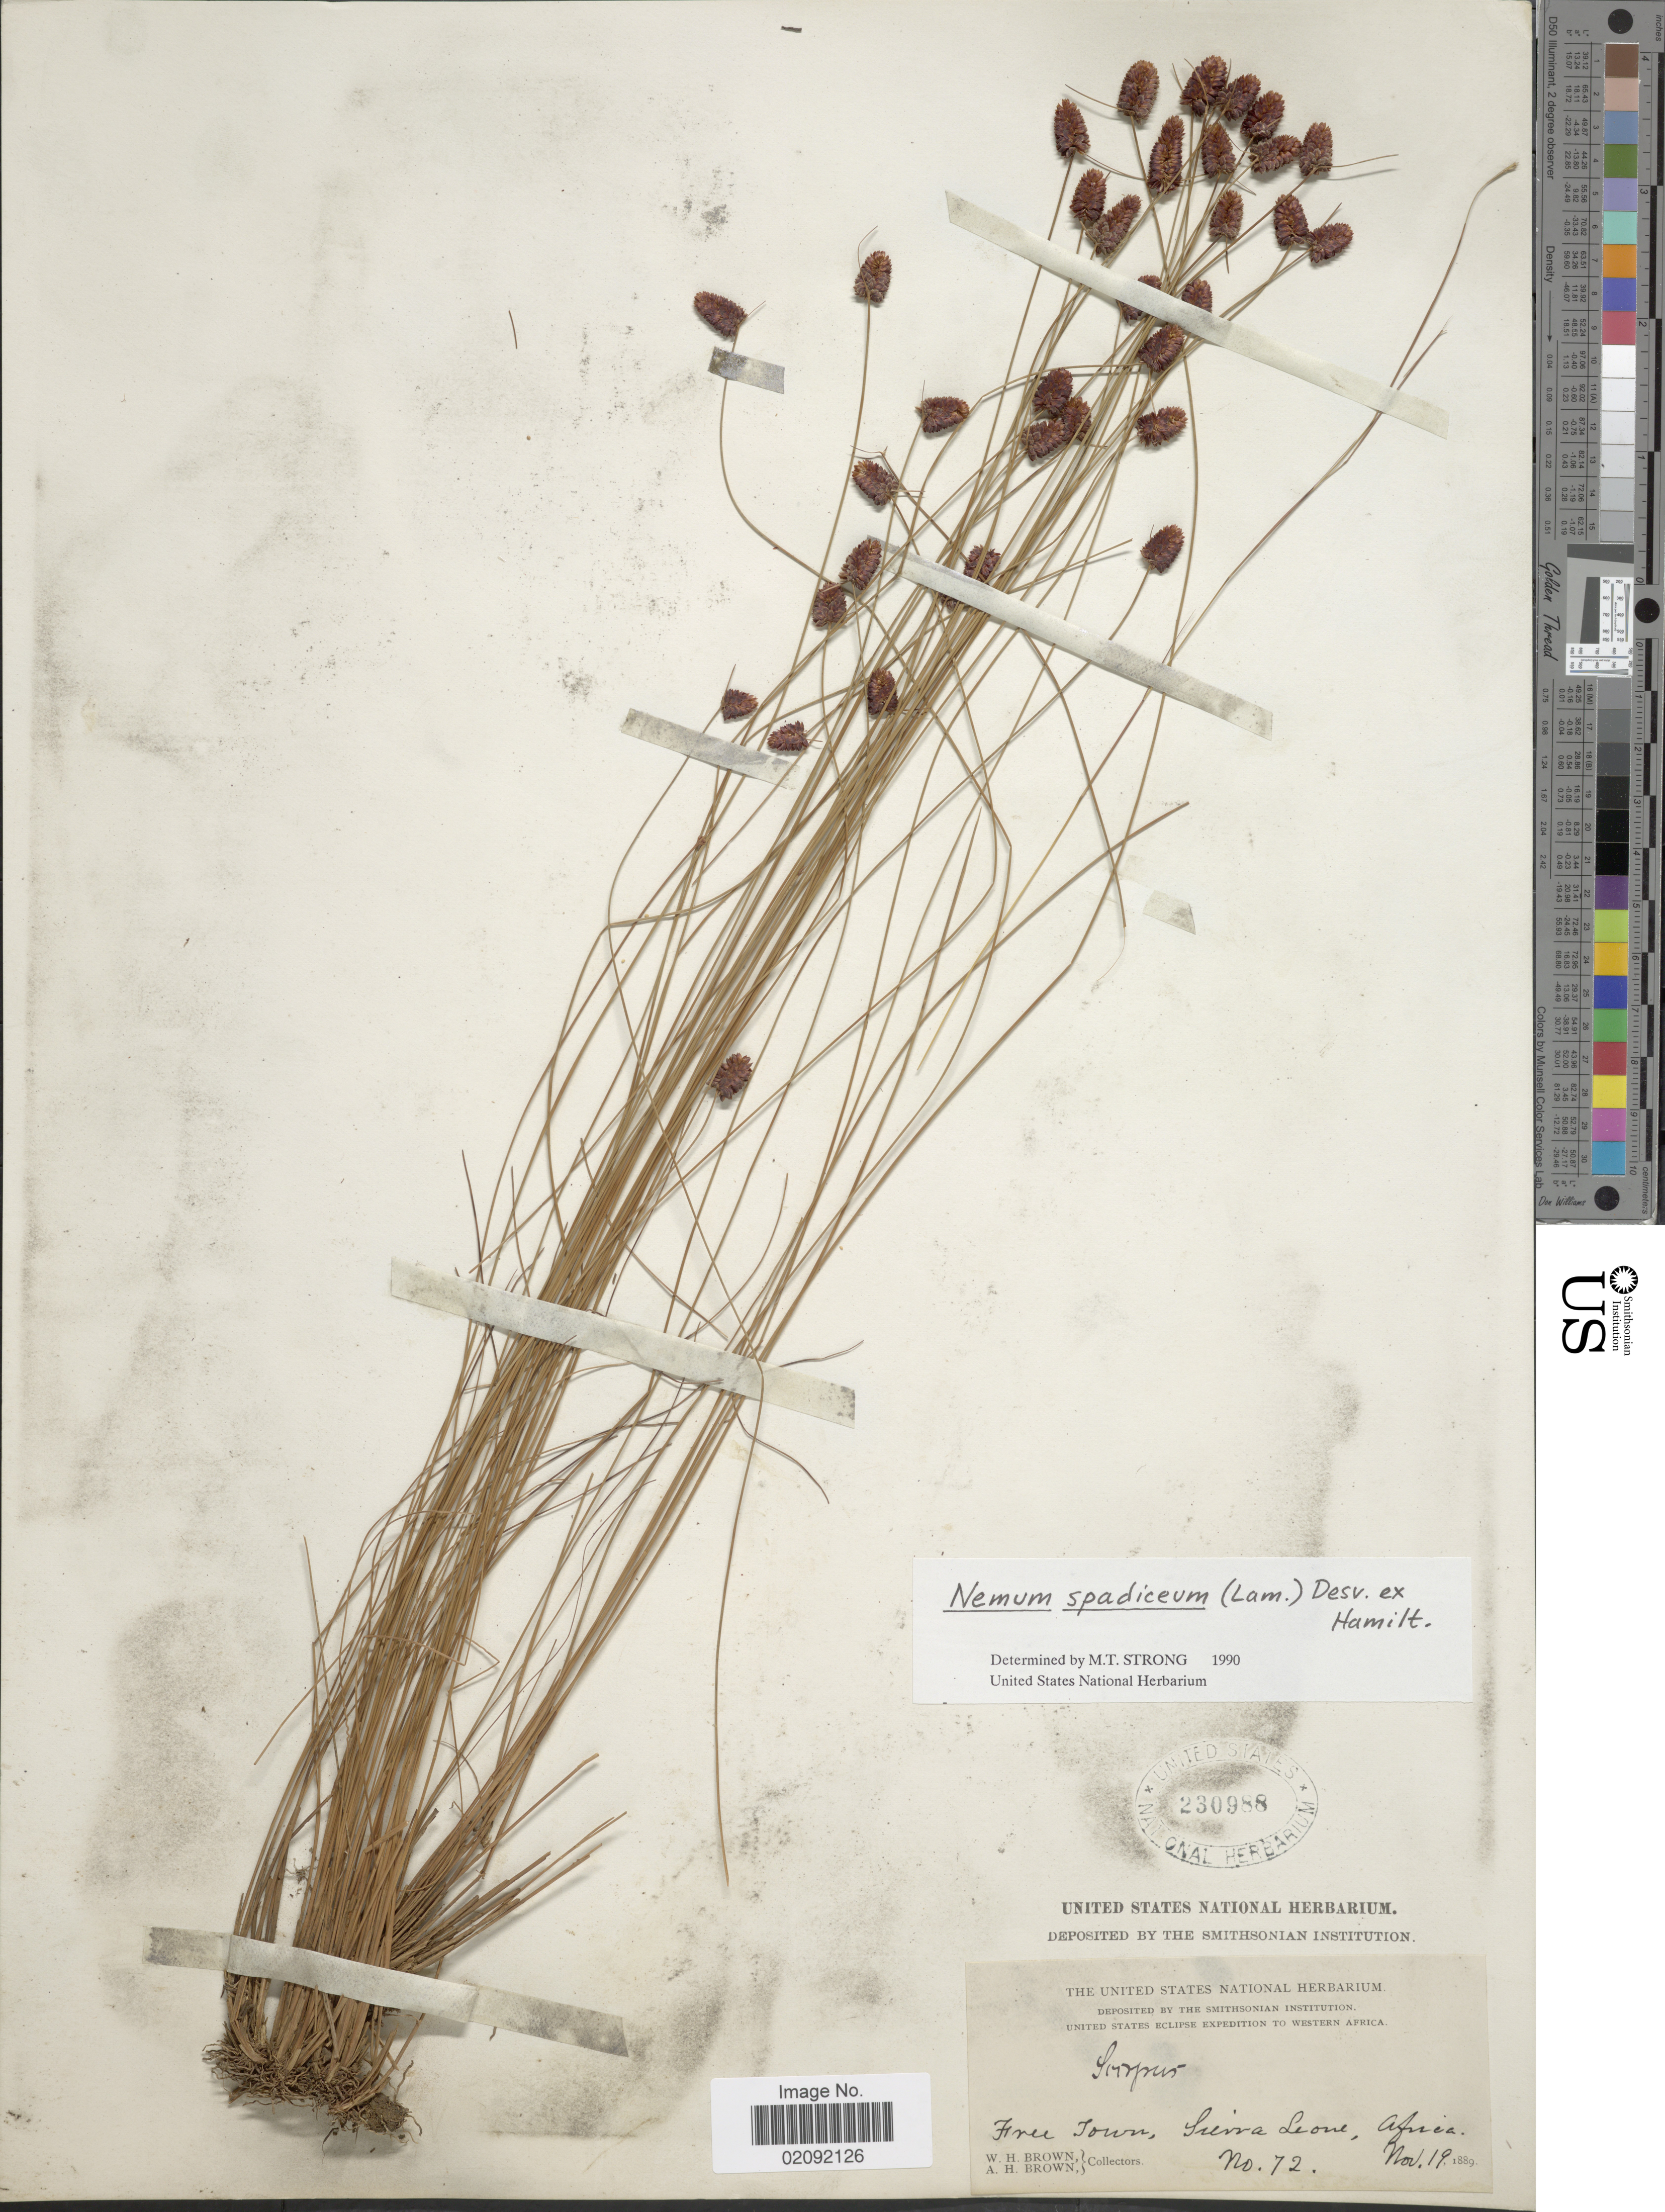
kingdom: Plantae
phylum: Tracheophyta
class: Liliopsida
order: Poales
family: Cyperaceae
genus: Bulbostylis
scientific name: Bulbostylis briziformis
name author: (Hutch.) Larridon & Roalson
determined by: Strong, Mark T., (BOT), Smithsonian Institution - National Museum of Natural History (UNITED STATES)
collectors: W. H. Brown & A. H. Brown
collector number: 72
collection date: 1889-11-19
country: Sierra Leone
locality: Free Town.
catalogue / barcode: US 230988